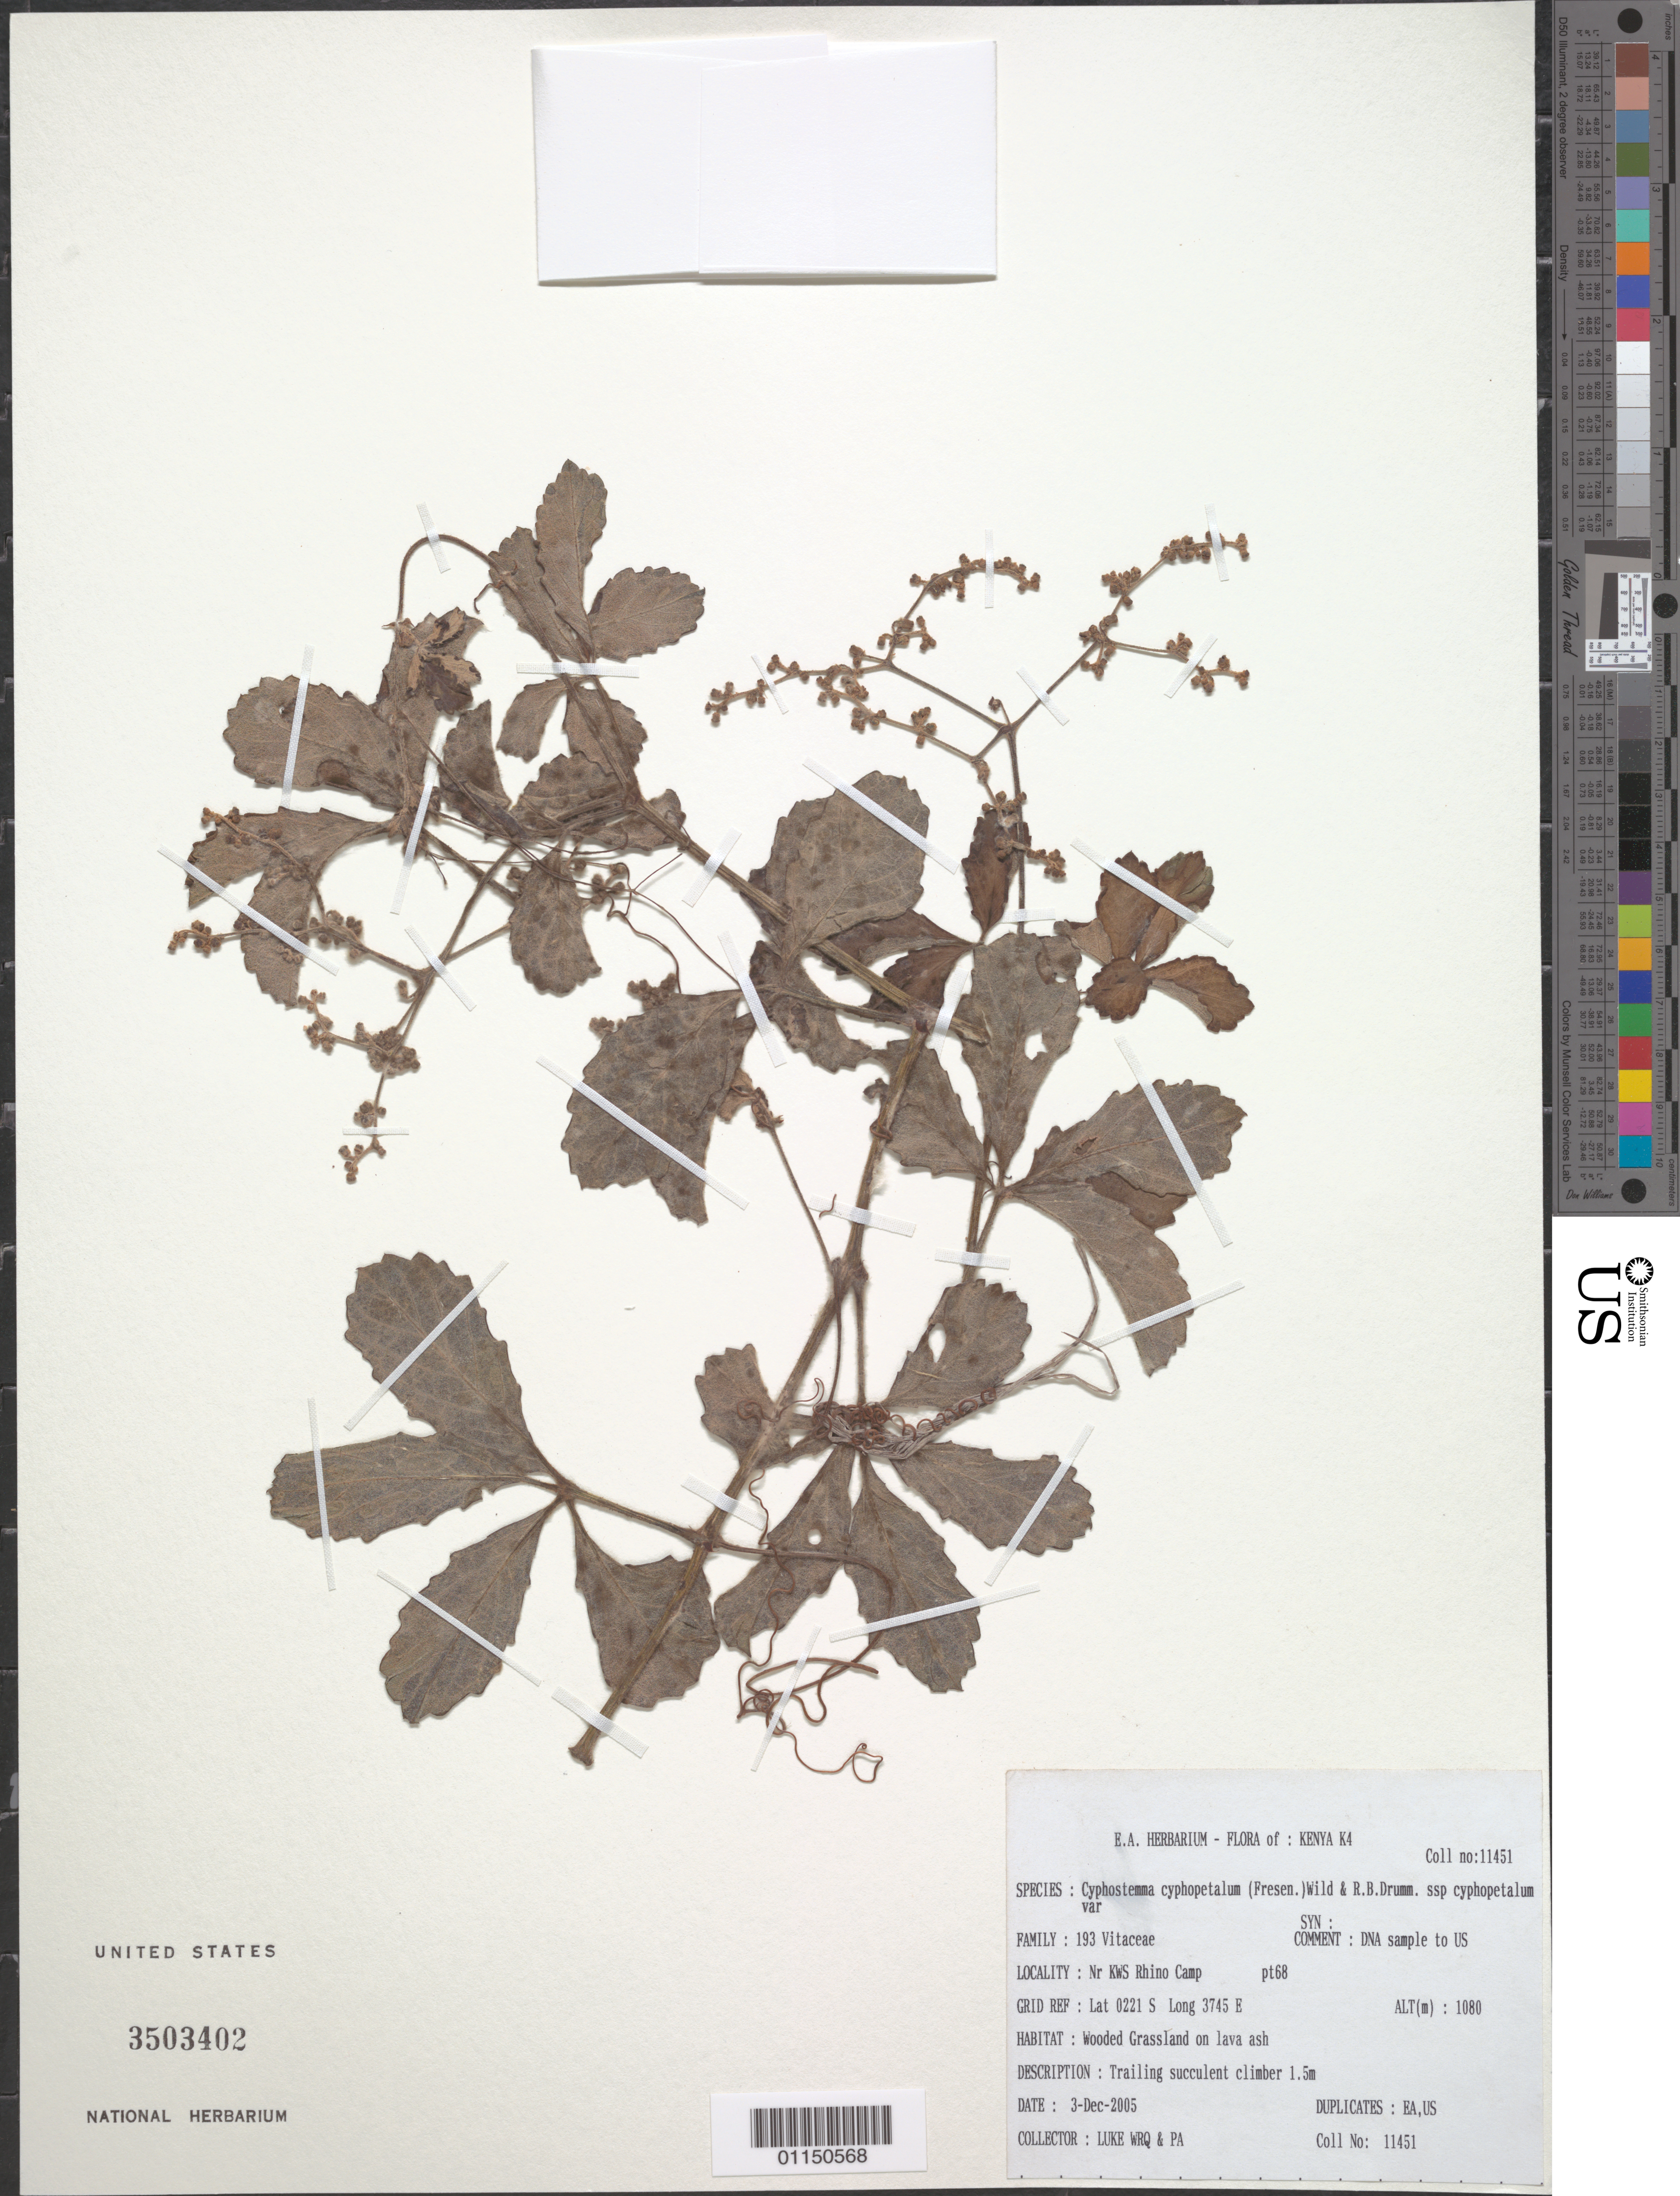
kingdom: Plantae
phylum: Tracheophyta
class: Magnoliopsida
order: Vitales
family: Vitaceae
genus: Cyphostemma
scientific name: Cyphostemma cyphopetalum subsp. cyphopetalum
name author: (Fresen.) Wild & R.B. Drumm.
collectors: Q. Luke & P. Luke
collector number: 11451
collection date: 2005-12-03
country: Kenya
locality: N KWS Rhino Camp. Pt68.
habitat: Wooded Grassland on lava ash. Trailing succulent climber.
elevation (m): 1080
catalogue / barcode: US 3503402